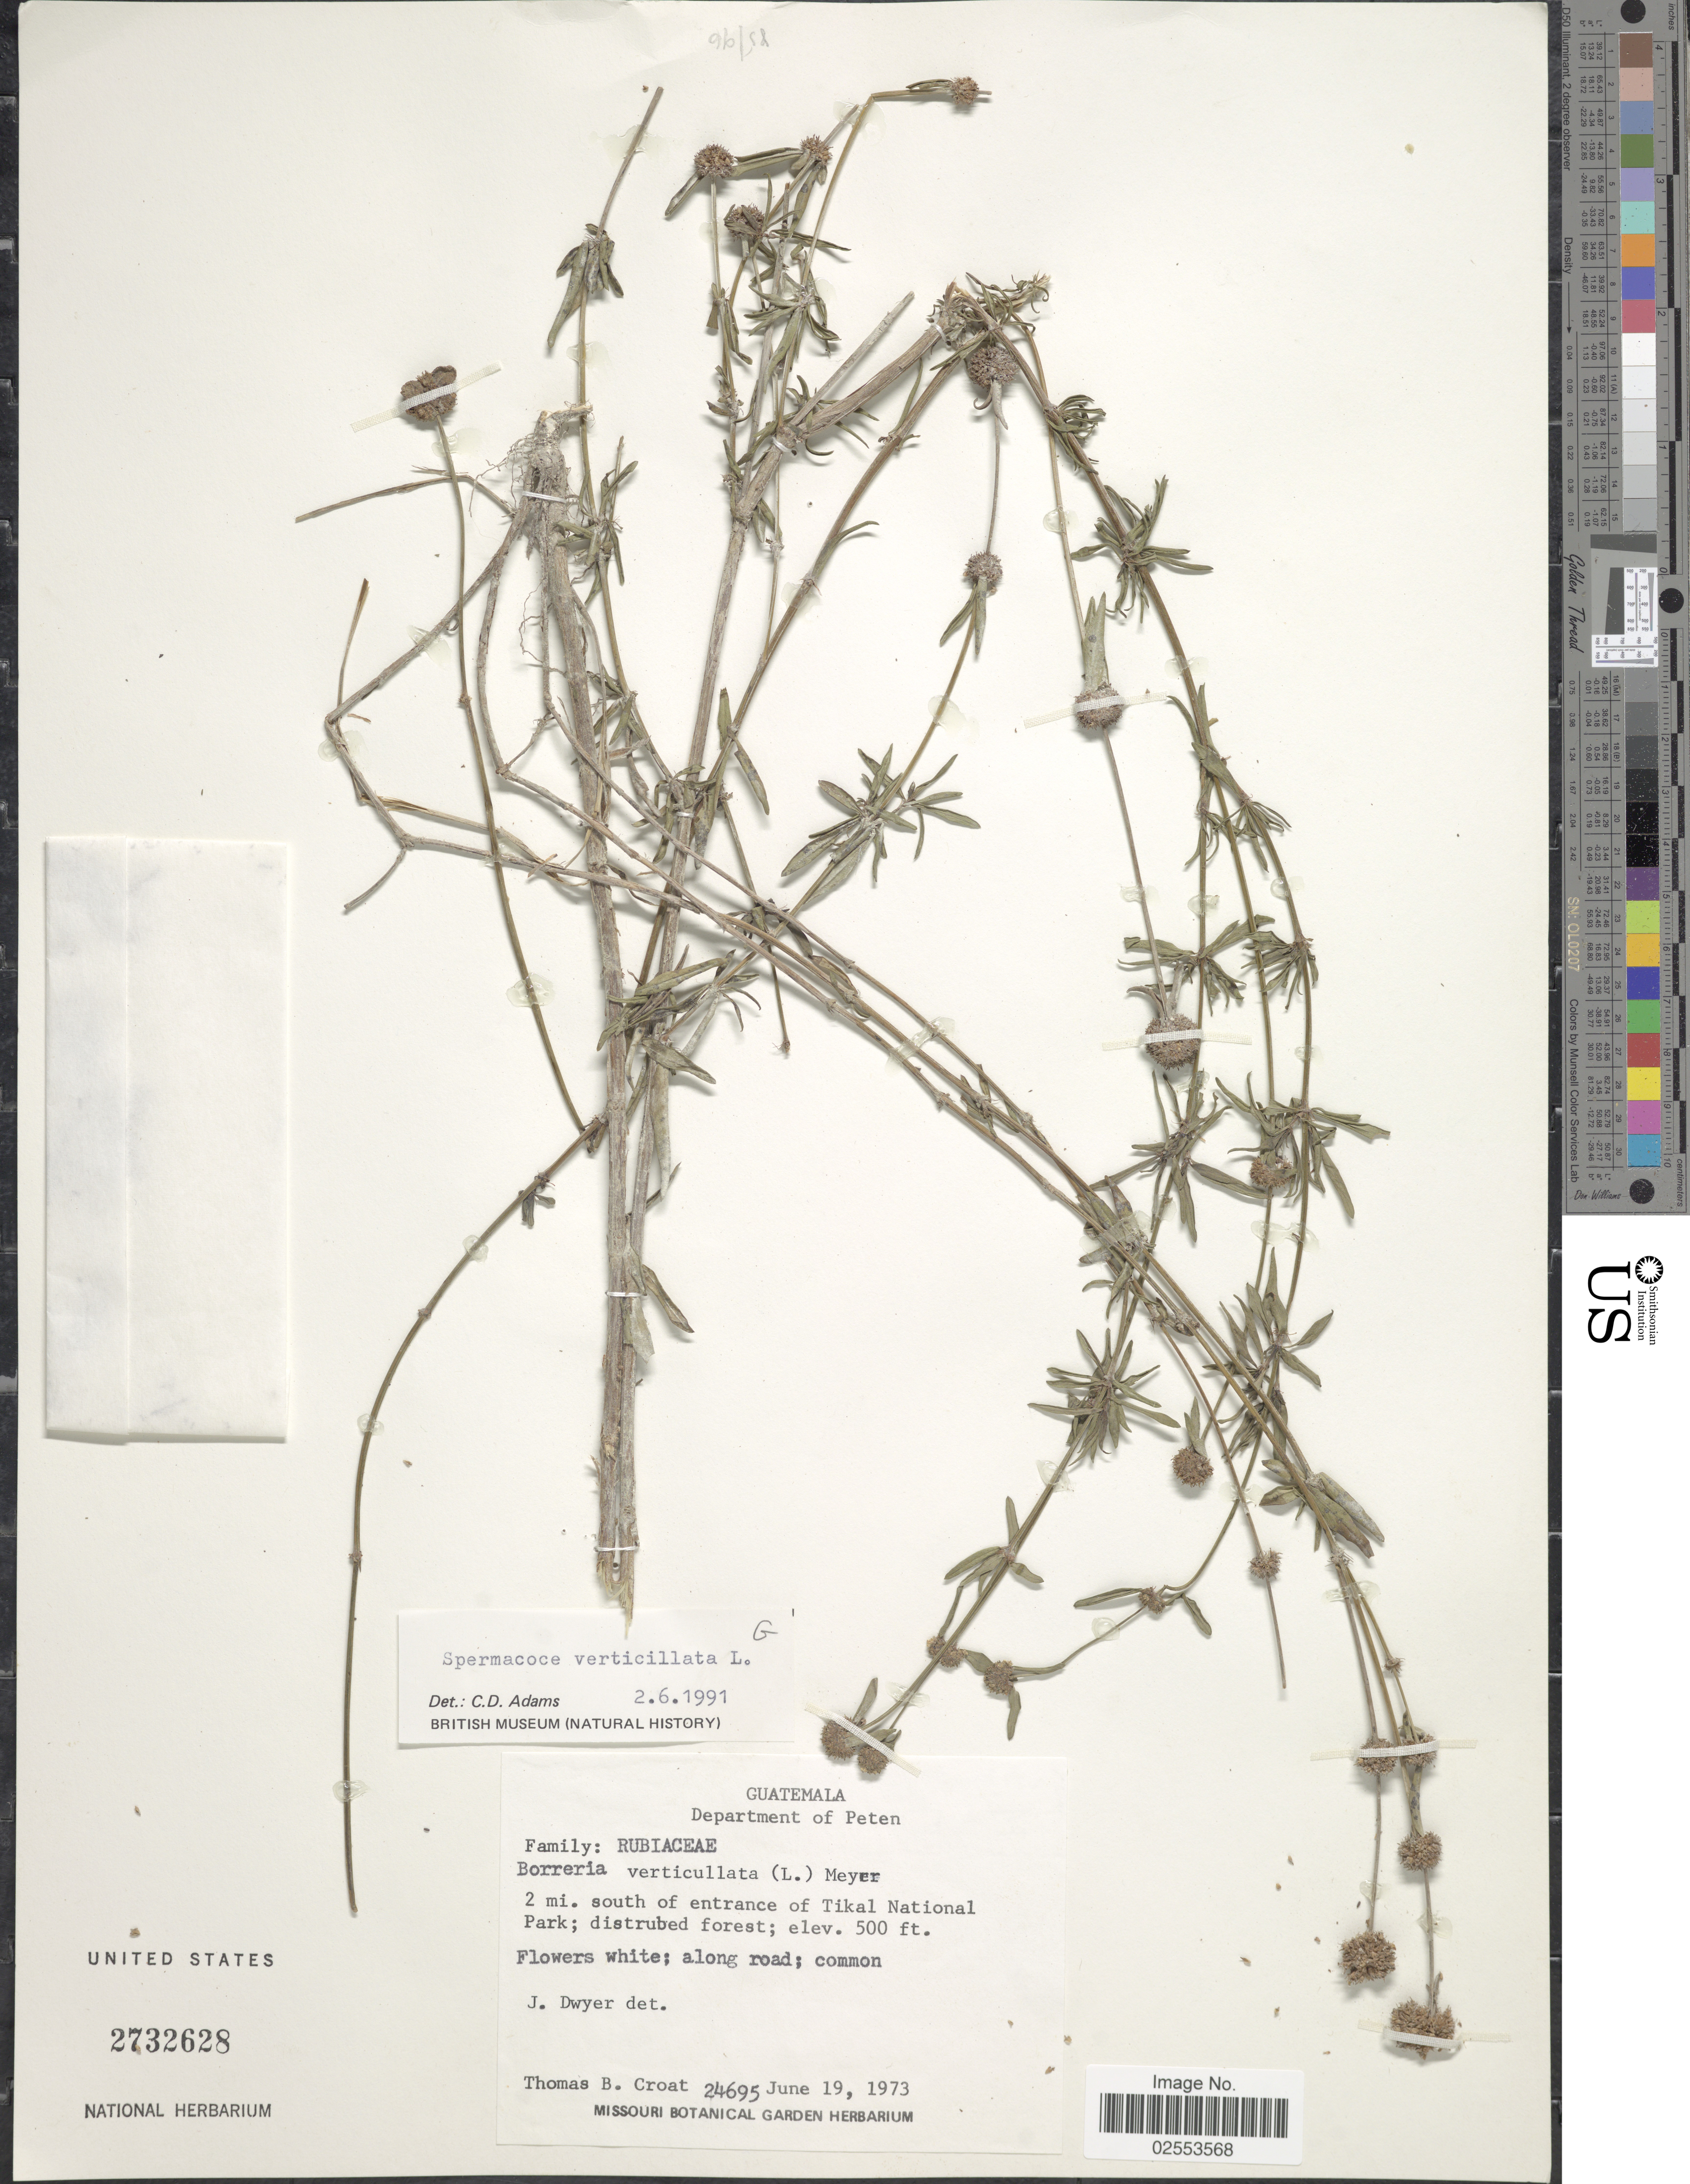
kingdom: Plantae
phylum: Tracheophyta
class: Magnoliopsida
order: Gentianales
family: Rubiaceae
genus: Spermacoce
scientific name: Spermacoce verticillata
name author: L.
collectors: T. B. Croat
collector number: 24695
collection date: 1973-06-19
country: Guatemala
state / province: El Petén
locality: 2 mi. south of entrance of Tikal National Park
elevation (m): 152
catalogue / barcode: US 2732628